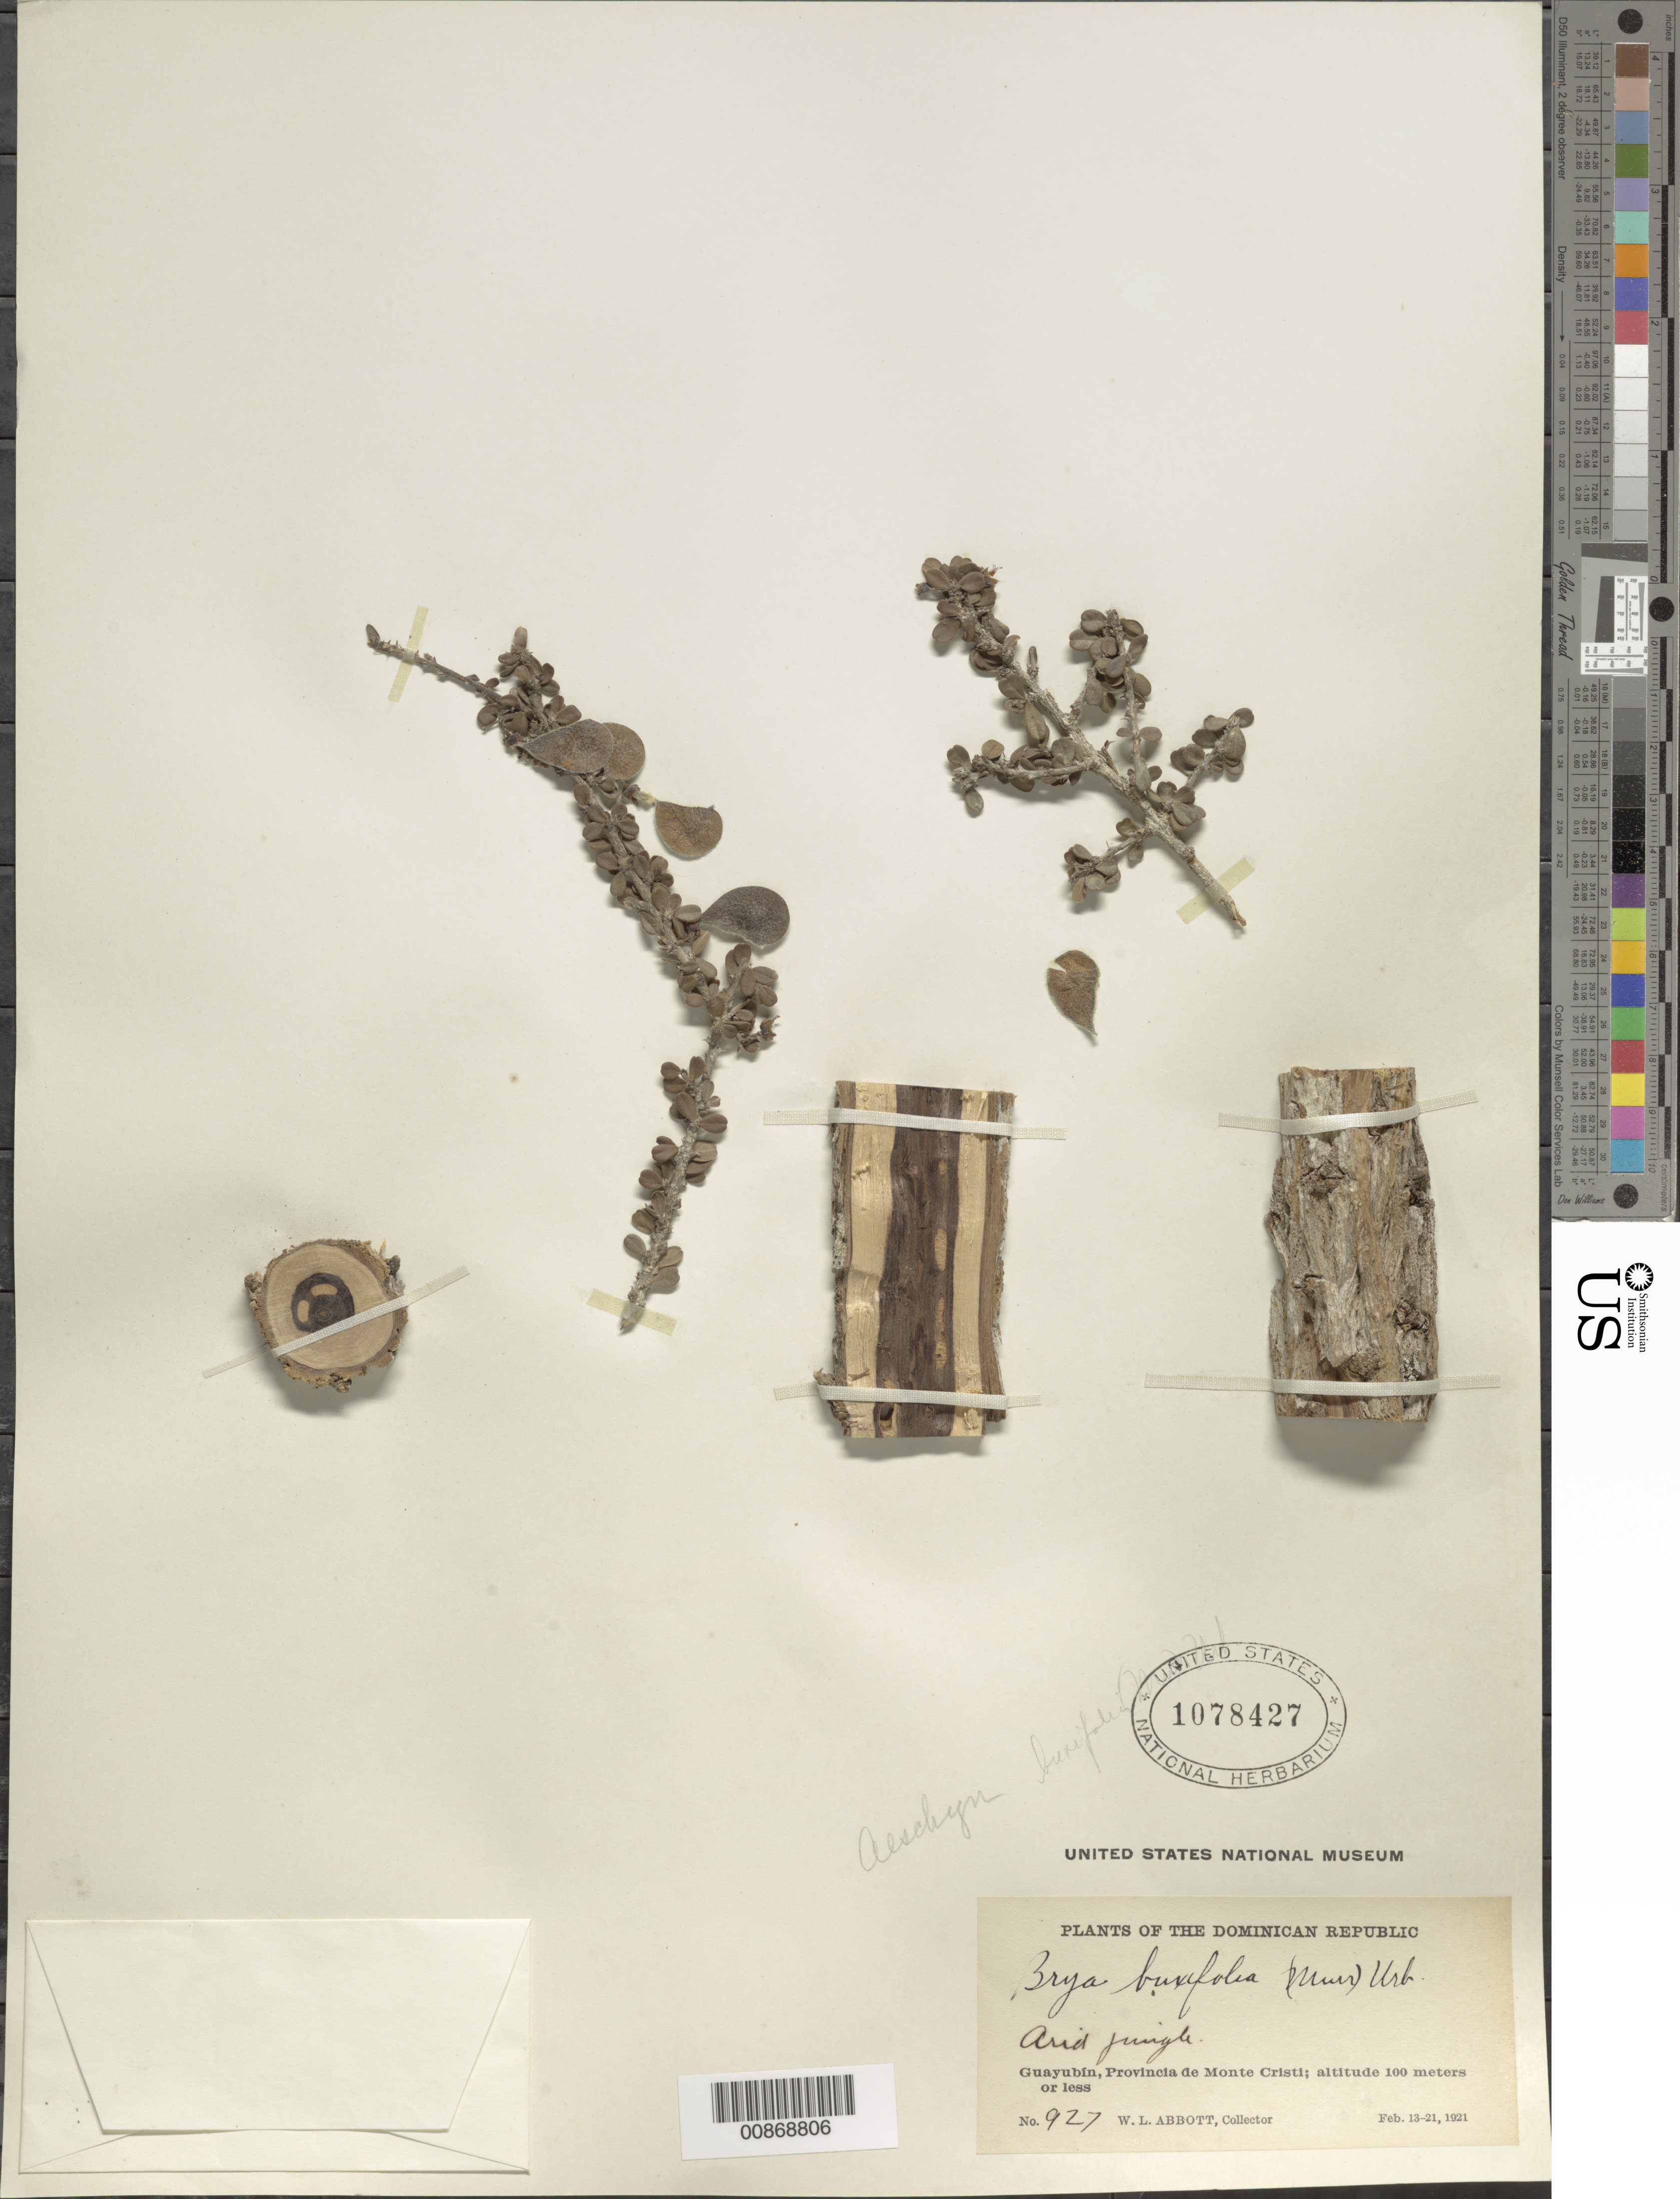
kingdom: Plantae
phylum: Tracheophyta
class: Magnoliopsida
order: Fabales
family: Fabaceae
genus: Brya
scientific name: Brya buxifolia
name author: (Murray) Urb.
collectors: W. L. Abbott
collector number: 927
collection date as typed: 13 Feb 1921 to 21 Feb 1921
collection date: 1921-02-13/1921-02-21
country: Dominican Republic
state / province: Monte Cristi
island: Hispaniola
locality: Guayubín.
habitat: Arid jungle.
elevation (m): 100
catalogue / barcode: US 1078427